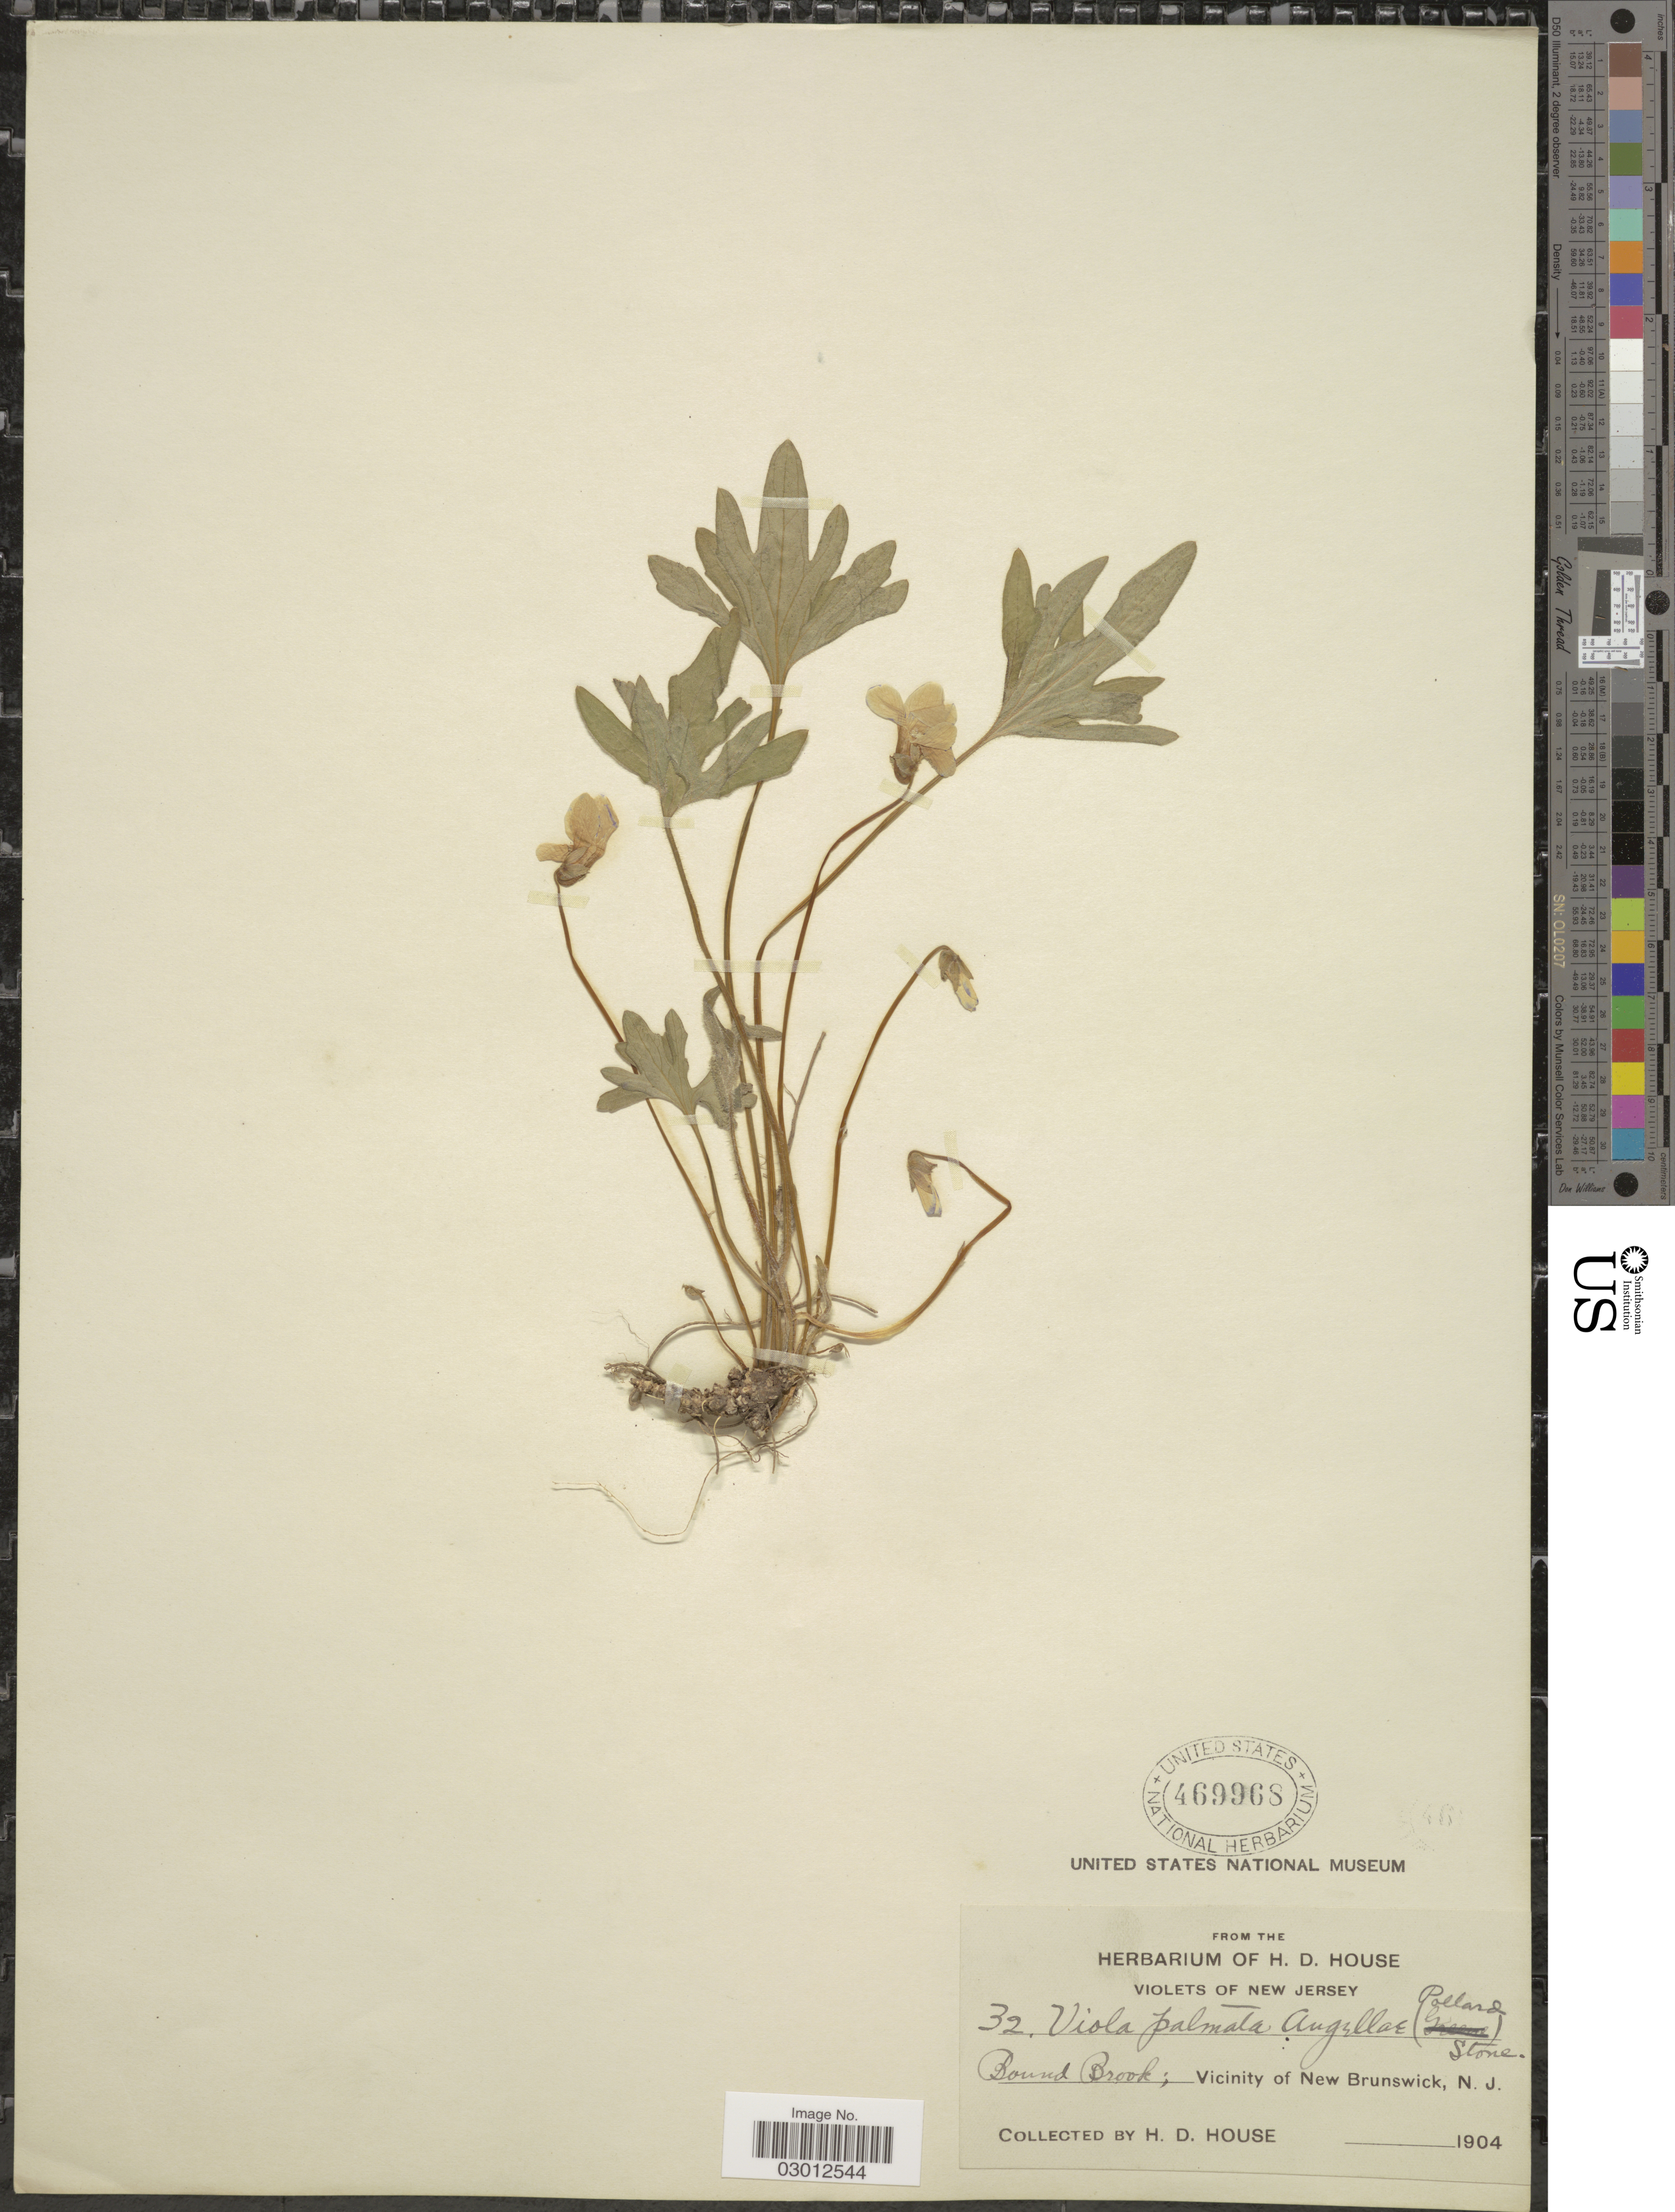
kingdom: Plantae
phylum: Tracheophyta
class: Magnoliopsida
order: Malpighiales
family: Violaceae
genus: Viola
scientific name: Viola palmata var. palmata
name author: L.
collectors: H. D. House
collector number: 32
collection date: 1904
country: United States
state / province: New Jersey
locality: Bound Brook; Vicinity of New Brunswick.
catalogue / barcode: US 469968